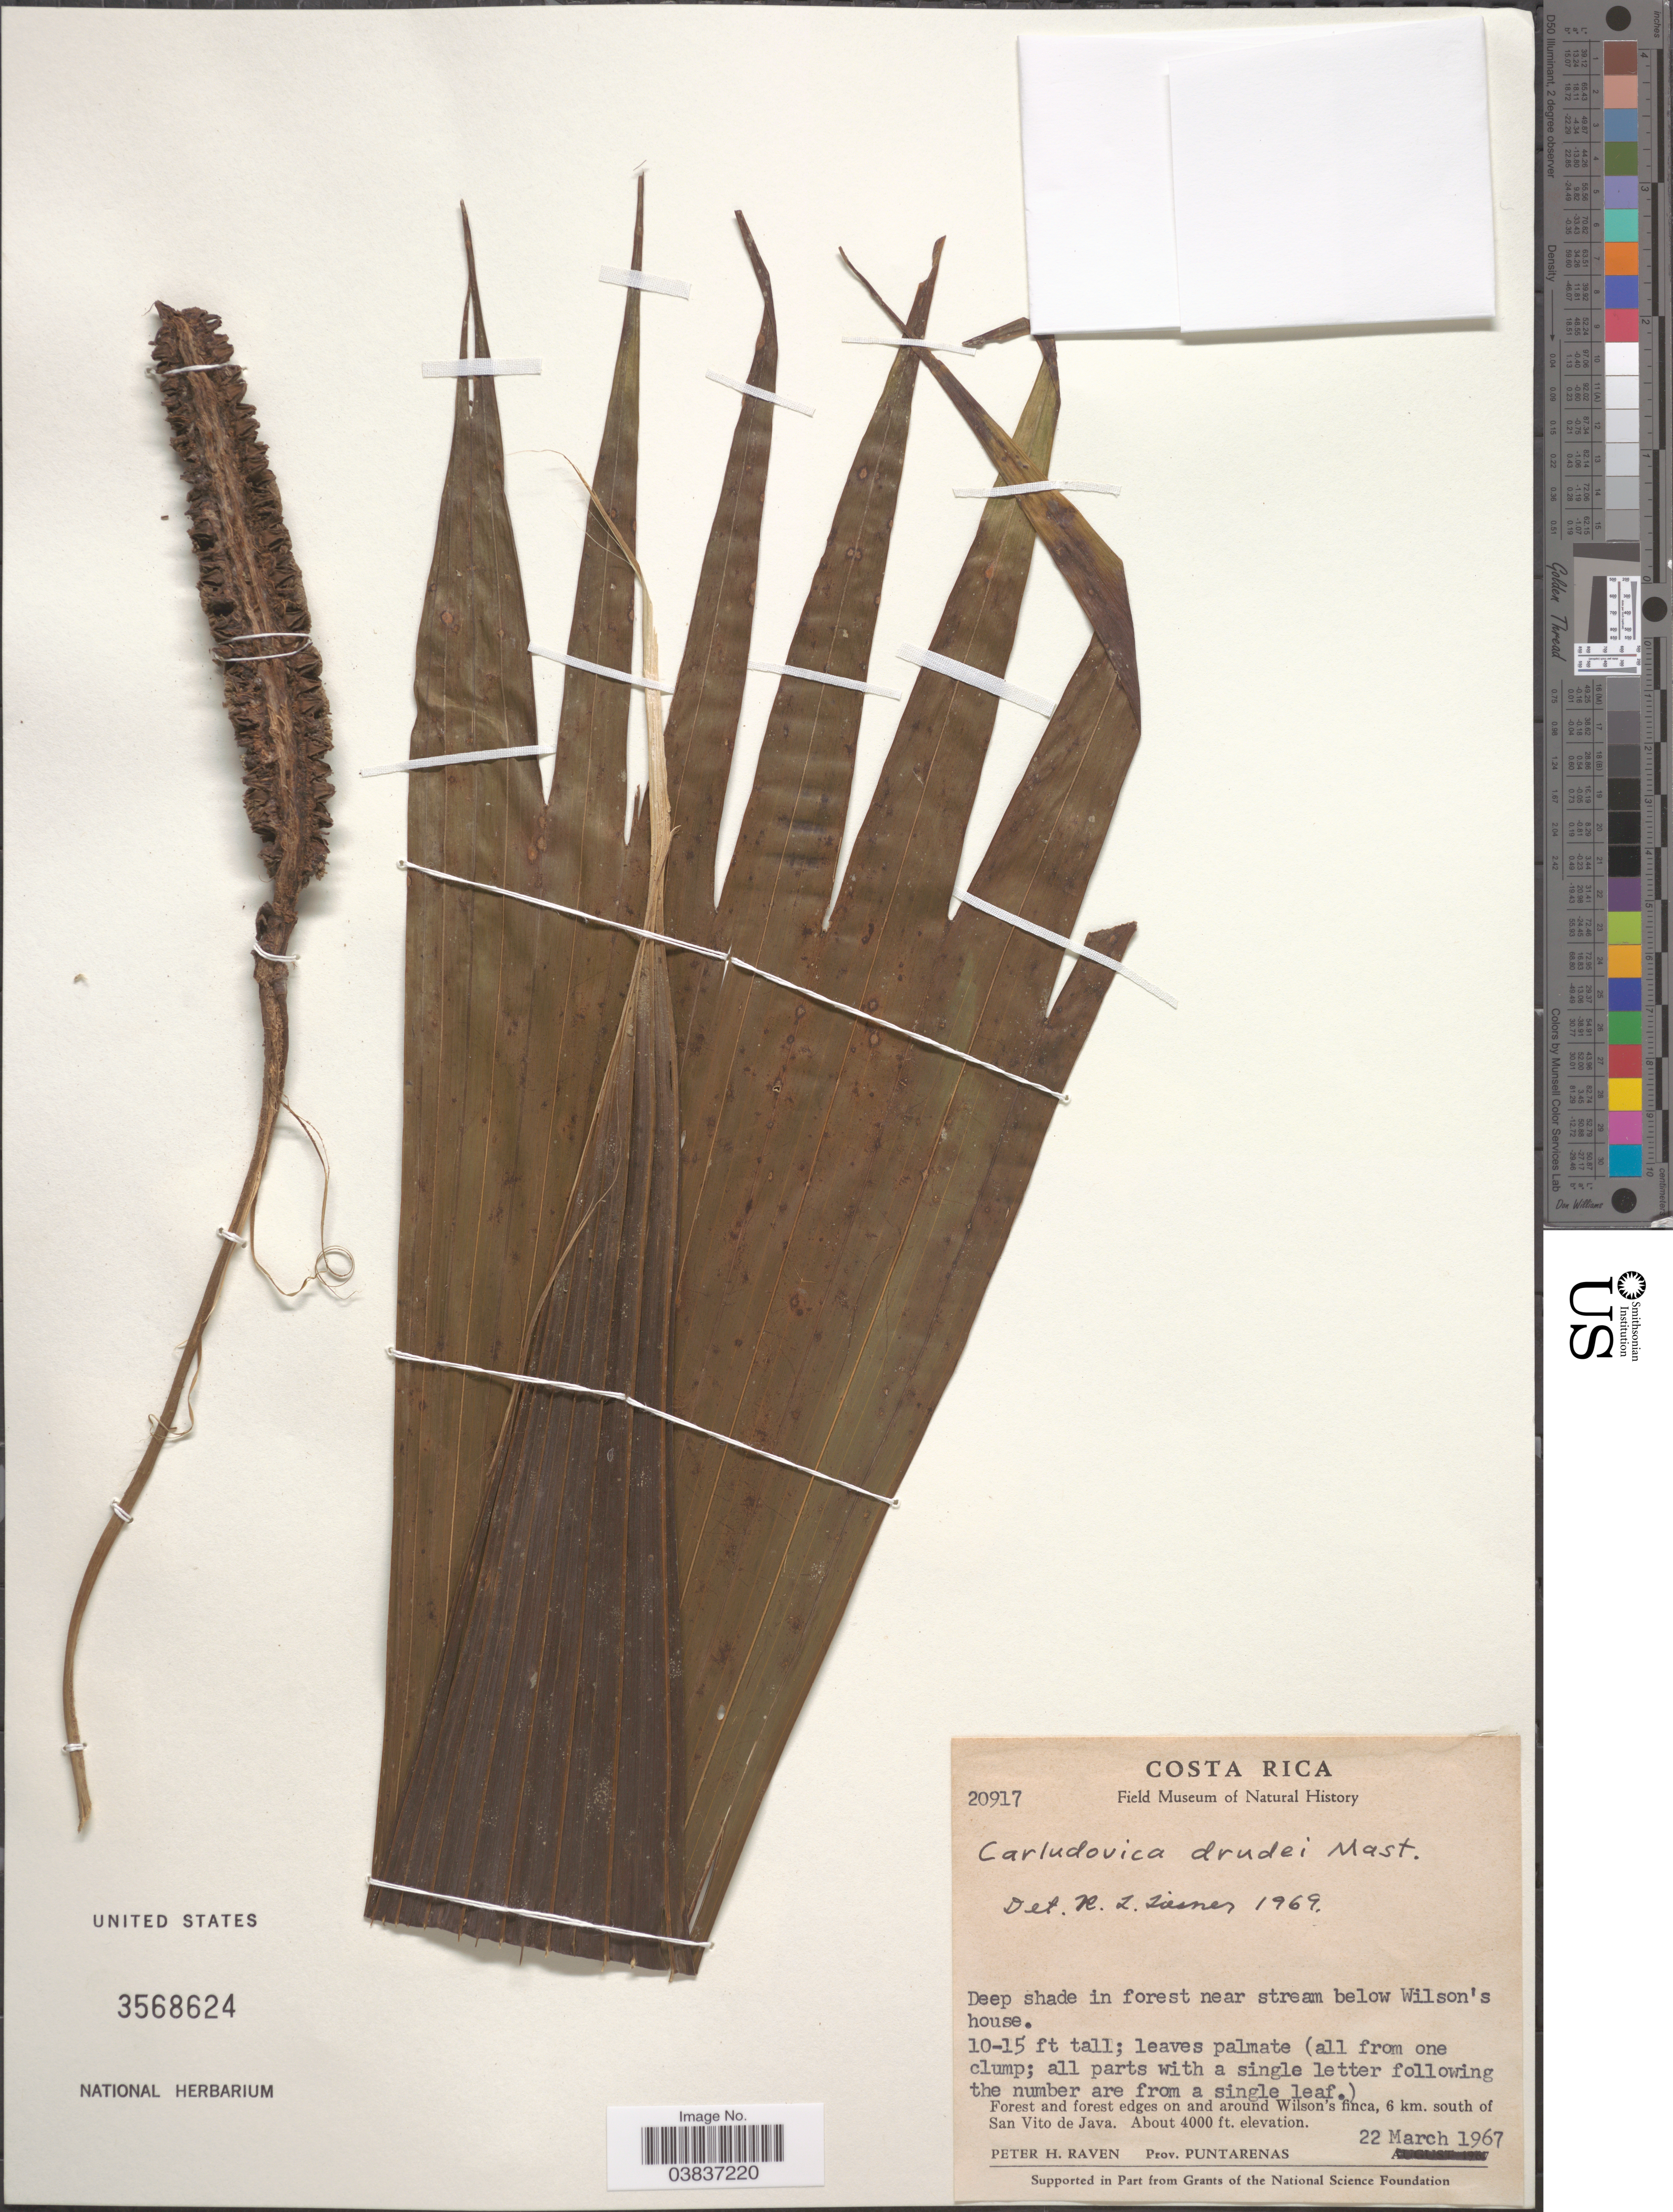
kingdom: Plantae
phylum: Tracheophyta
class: Liliopsida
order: Pandanales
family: Cyclanthaceae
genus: Carludovica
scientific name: Carludovica drudei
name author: Mast.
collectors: P. Raven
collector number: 20917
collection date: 1967-03-22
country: Costa Rica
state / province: Puntarenas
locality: Near stream below Wilson's house. On and around Wilson's finca, 6 km. south of San Vito de Java.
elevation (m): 1219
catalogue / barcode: US 3568624